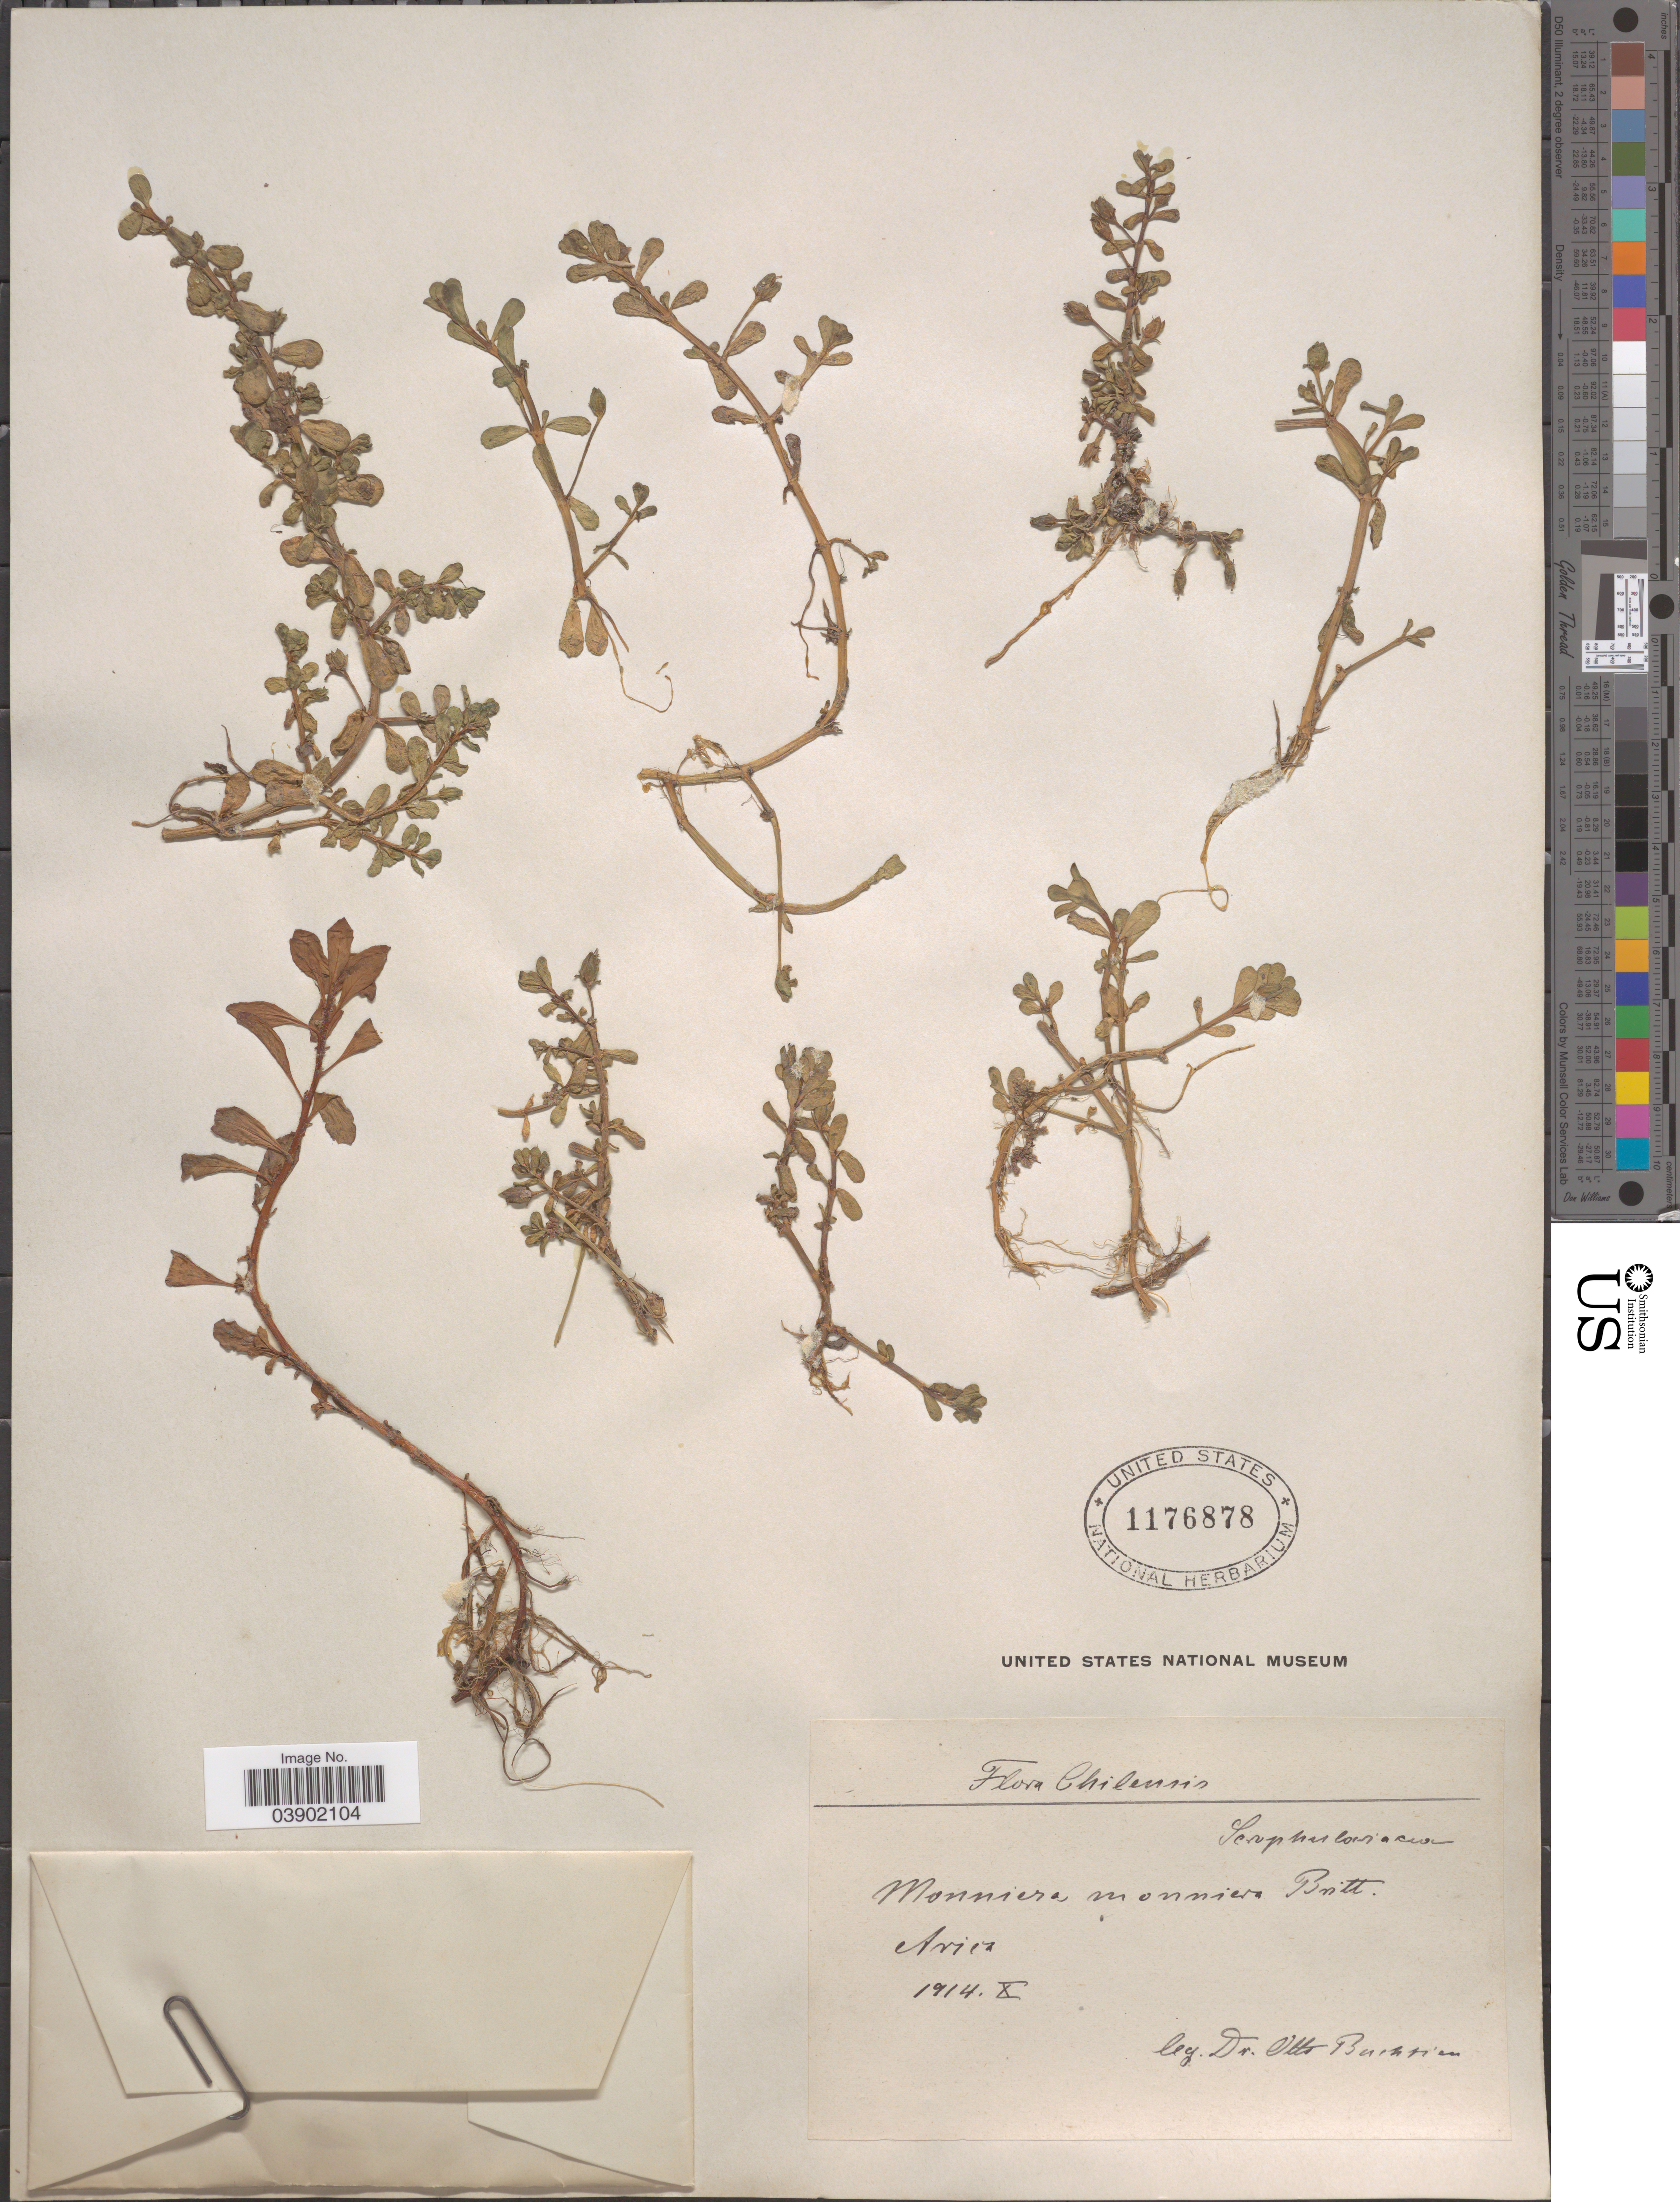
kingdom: Plantae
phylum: Tracheophyta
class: Magnoliopsida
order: Lamiales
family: Plantaginaceae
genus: Bacopa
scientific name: Bacopa monnieri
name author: (L.) Pennell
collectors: O. Buchtien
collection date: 1914-10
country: Chile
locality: Arica.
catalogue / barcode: US 1176878